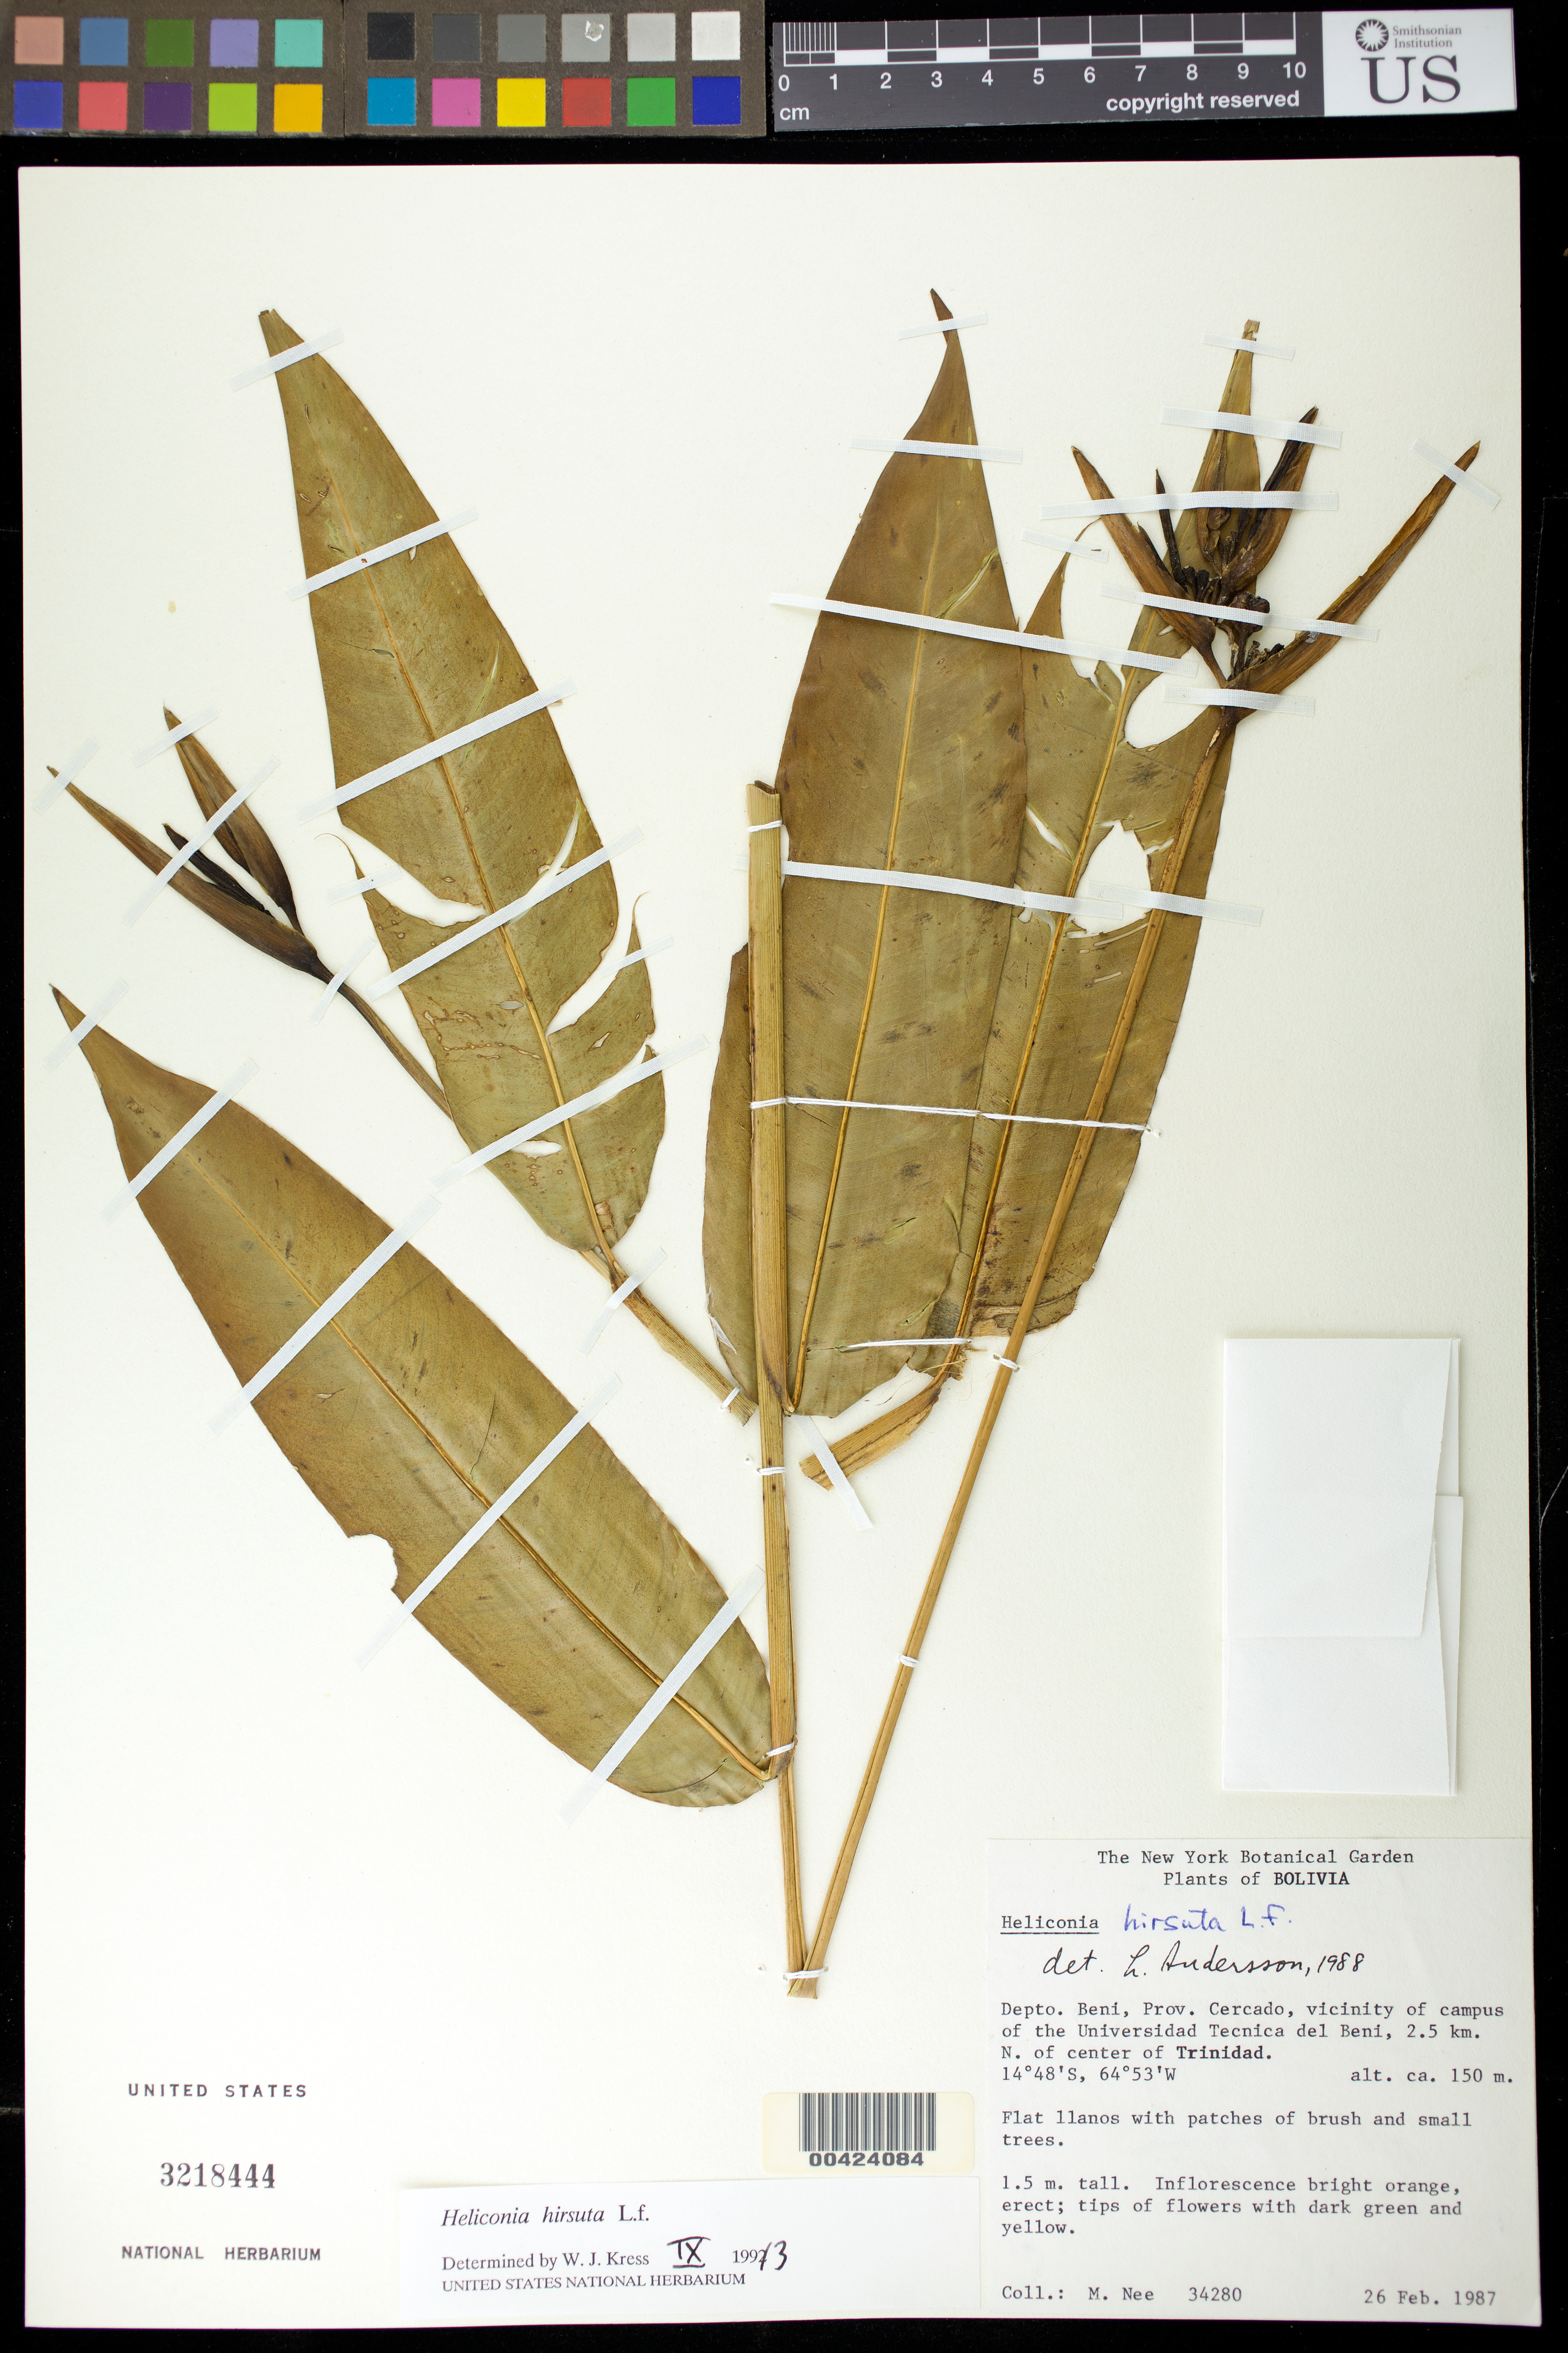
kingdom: Plantae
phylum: Tracheophyta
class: Liliopsida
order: Zingiberales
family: Heliconiaceae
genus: Heliconia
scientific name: Heliconia hirsuta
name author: L. f.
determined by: Kress, W. J., (US), Smithsonian Institution - National Museum of Natural History (UNITED STATES)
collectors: M. Nee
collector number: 34280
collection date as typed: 26 Feb 1987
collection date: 1987-02-26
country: Bolivia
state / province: Beni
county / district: Cercado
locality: Trinidad, 2.5 km N of center of; campus of Univ. Tecnica del Beni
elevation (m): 150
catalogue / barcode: US 3218444